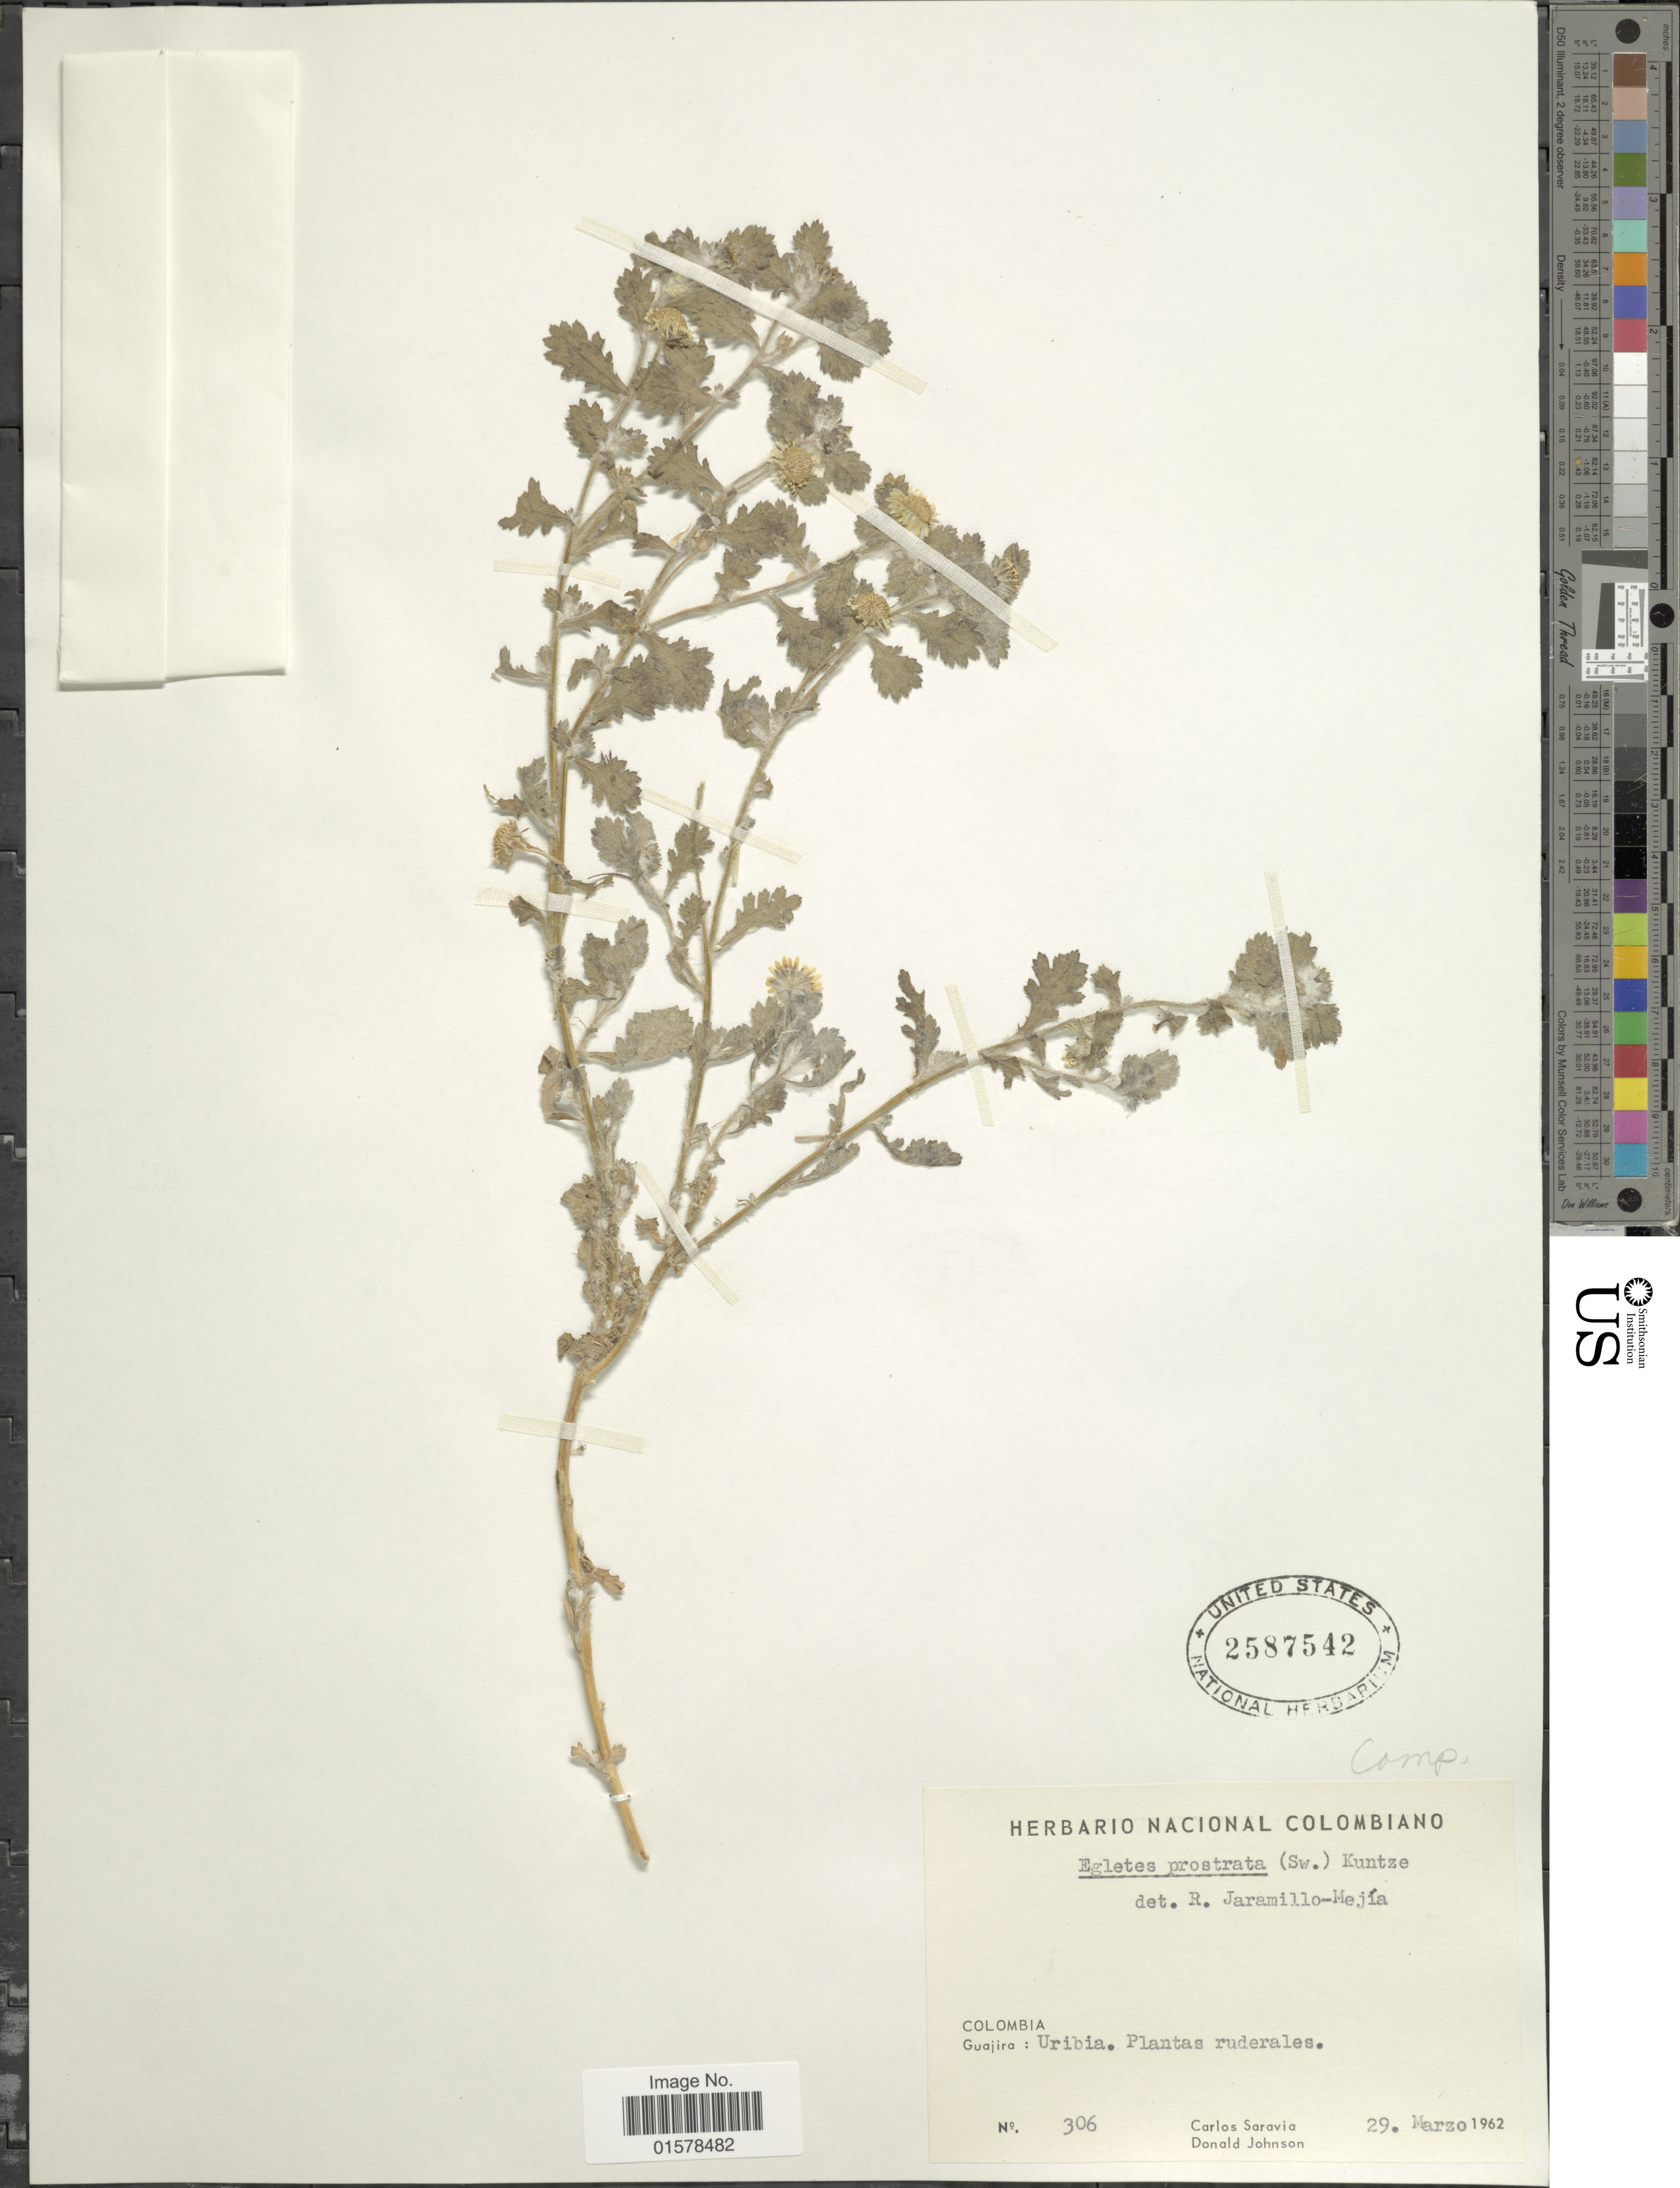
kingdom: Plantae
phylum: Tracheophyta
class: Magnoliopsida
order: Asterales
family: Asteraceae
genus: Egletes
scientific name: Egletes prostrata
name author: (Sw.) Kuntze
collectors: C. Saravia & D. Johnson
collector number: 306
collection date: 1962-03-29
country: Colombia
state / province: La Guajira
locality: Colombia. Guajira: Uriba.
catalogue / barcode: US 2587542